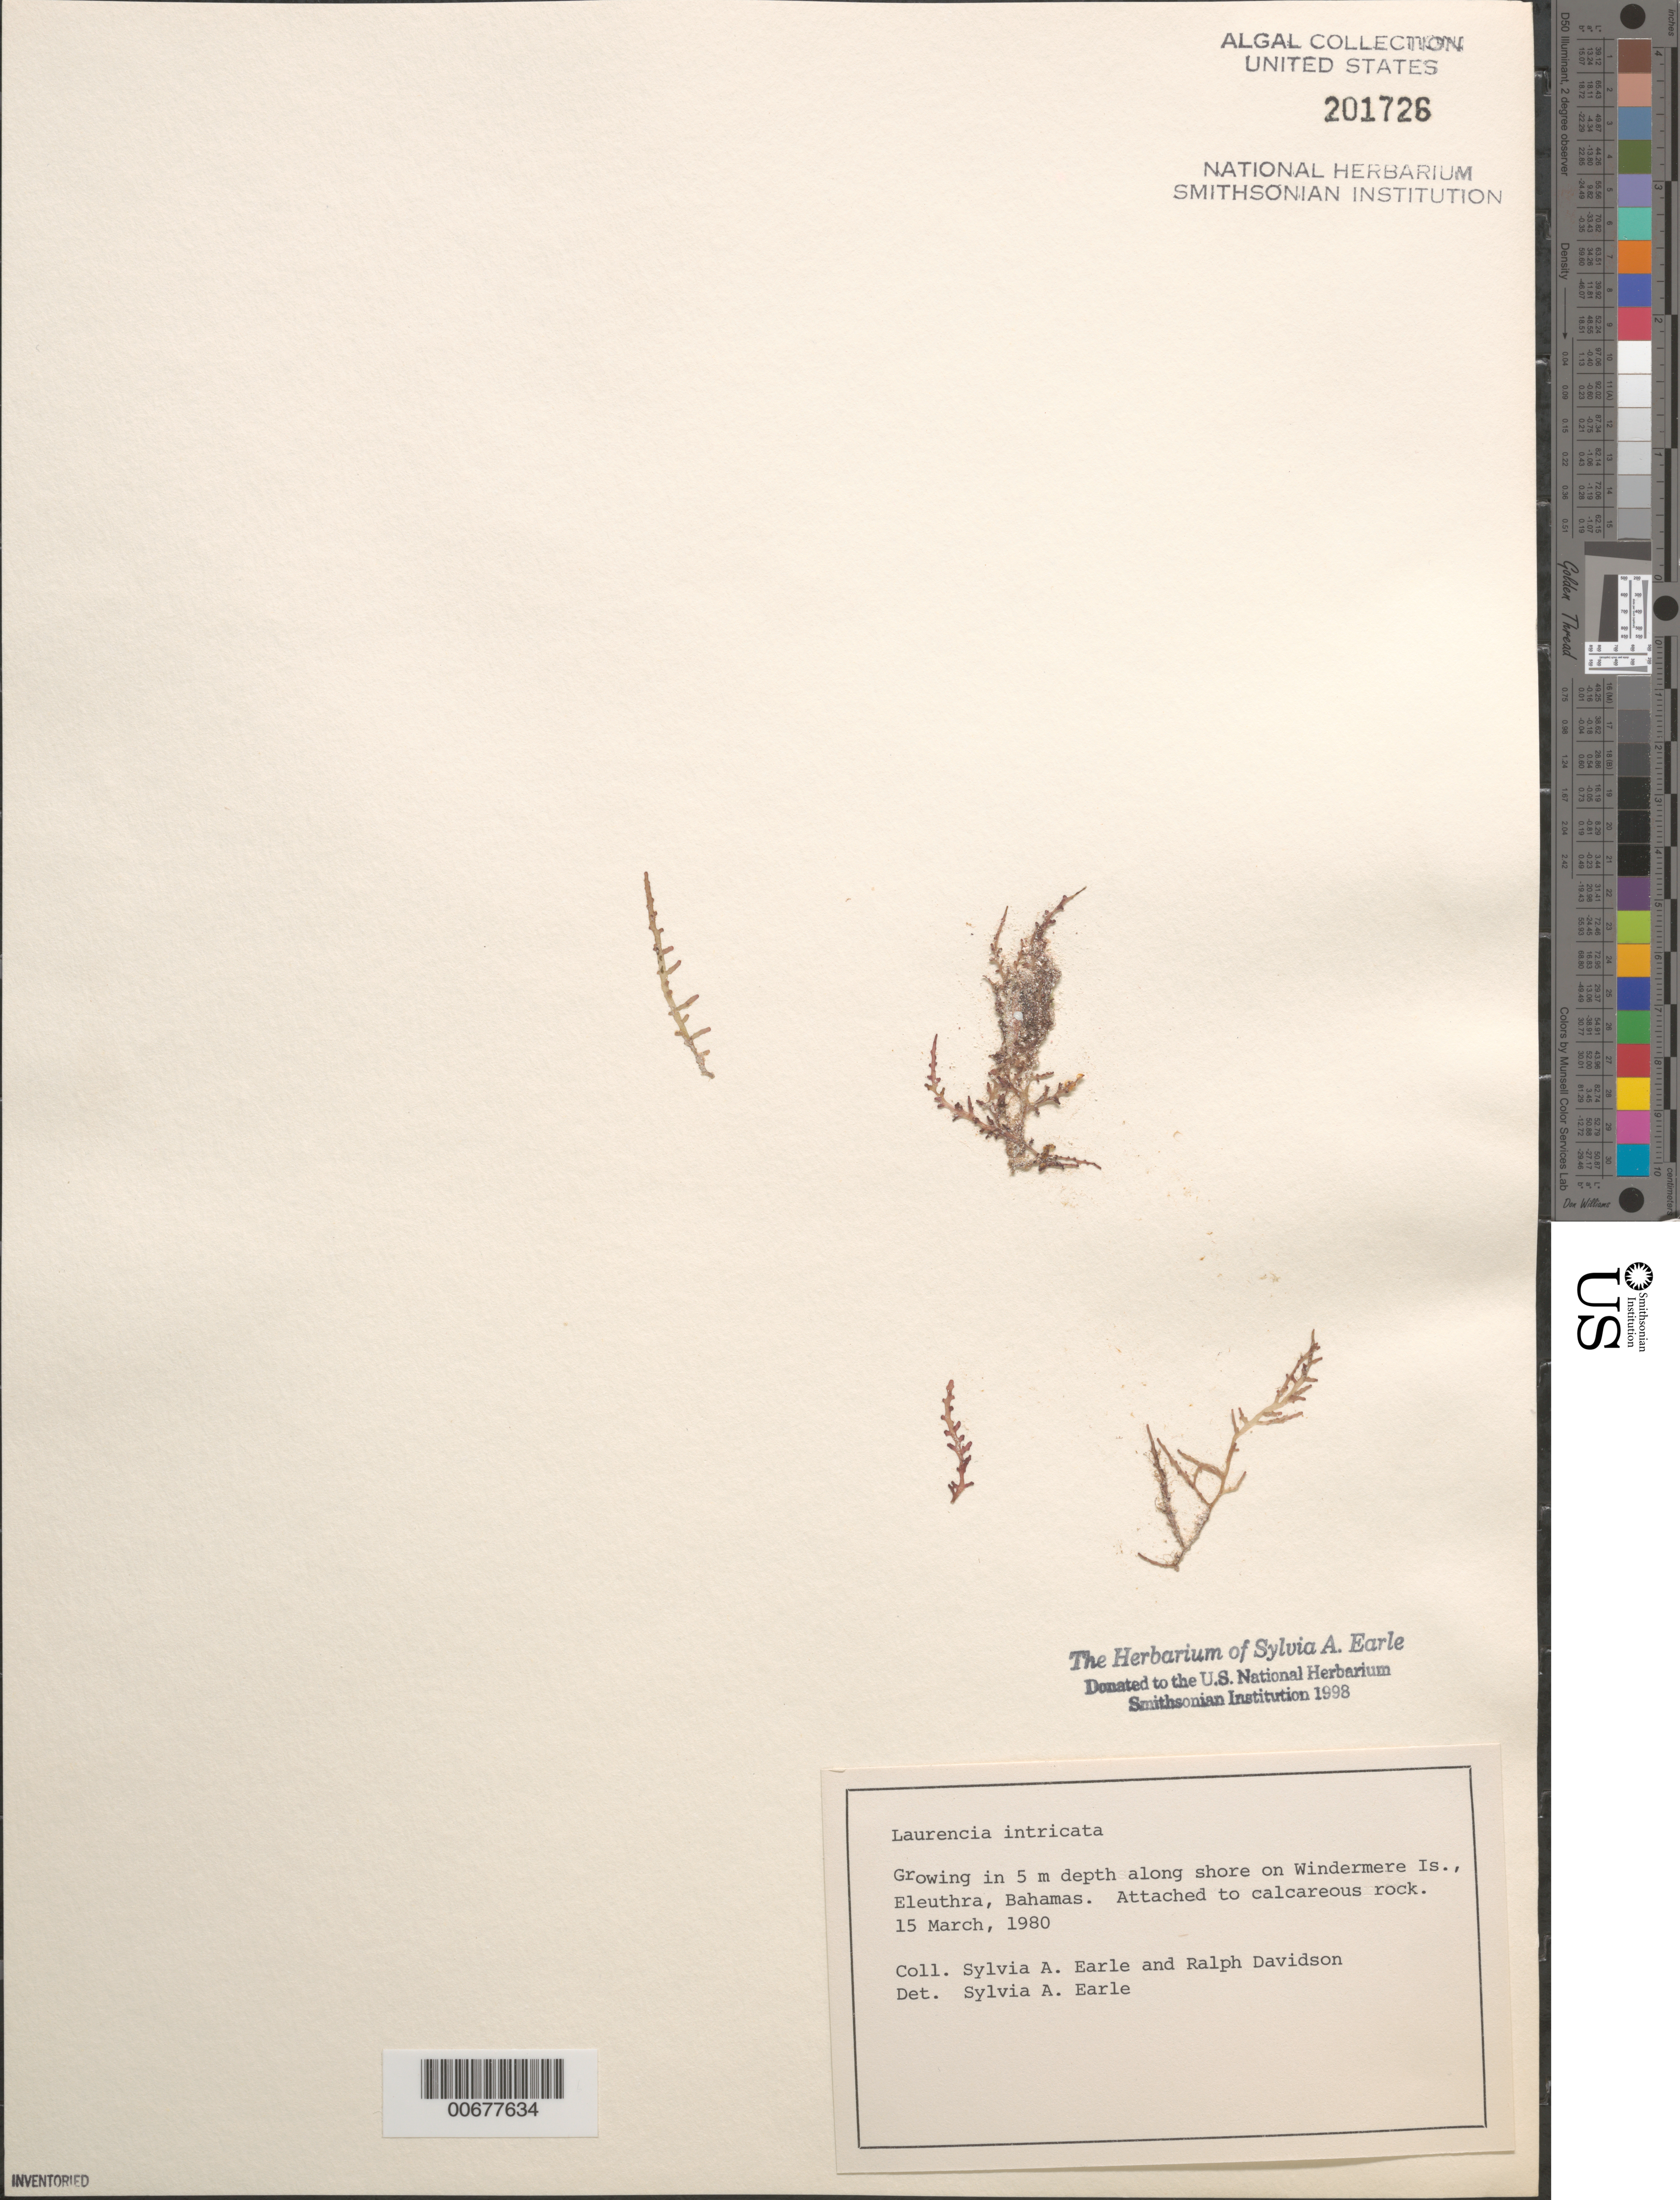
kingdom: Plantae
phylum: Rhodophyta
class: Florideophyceae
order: Ceramiales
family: Rhodomelaceae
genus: Laurencia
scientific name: Laurencia intricata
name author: J.V.Lamouroux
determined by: Earle, S. A.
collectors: S. A. Earle & R. Davidson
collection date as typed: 15 Mar 1980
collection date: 1980-03-15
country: Bahamas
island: Eleuthera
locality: Windermere Island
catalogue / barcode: US 201726